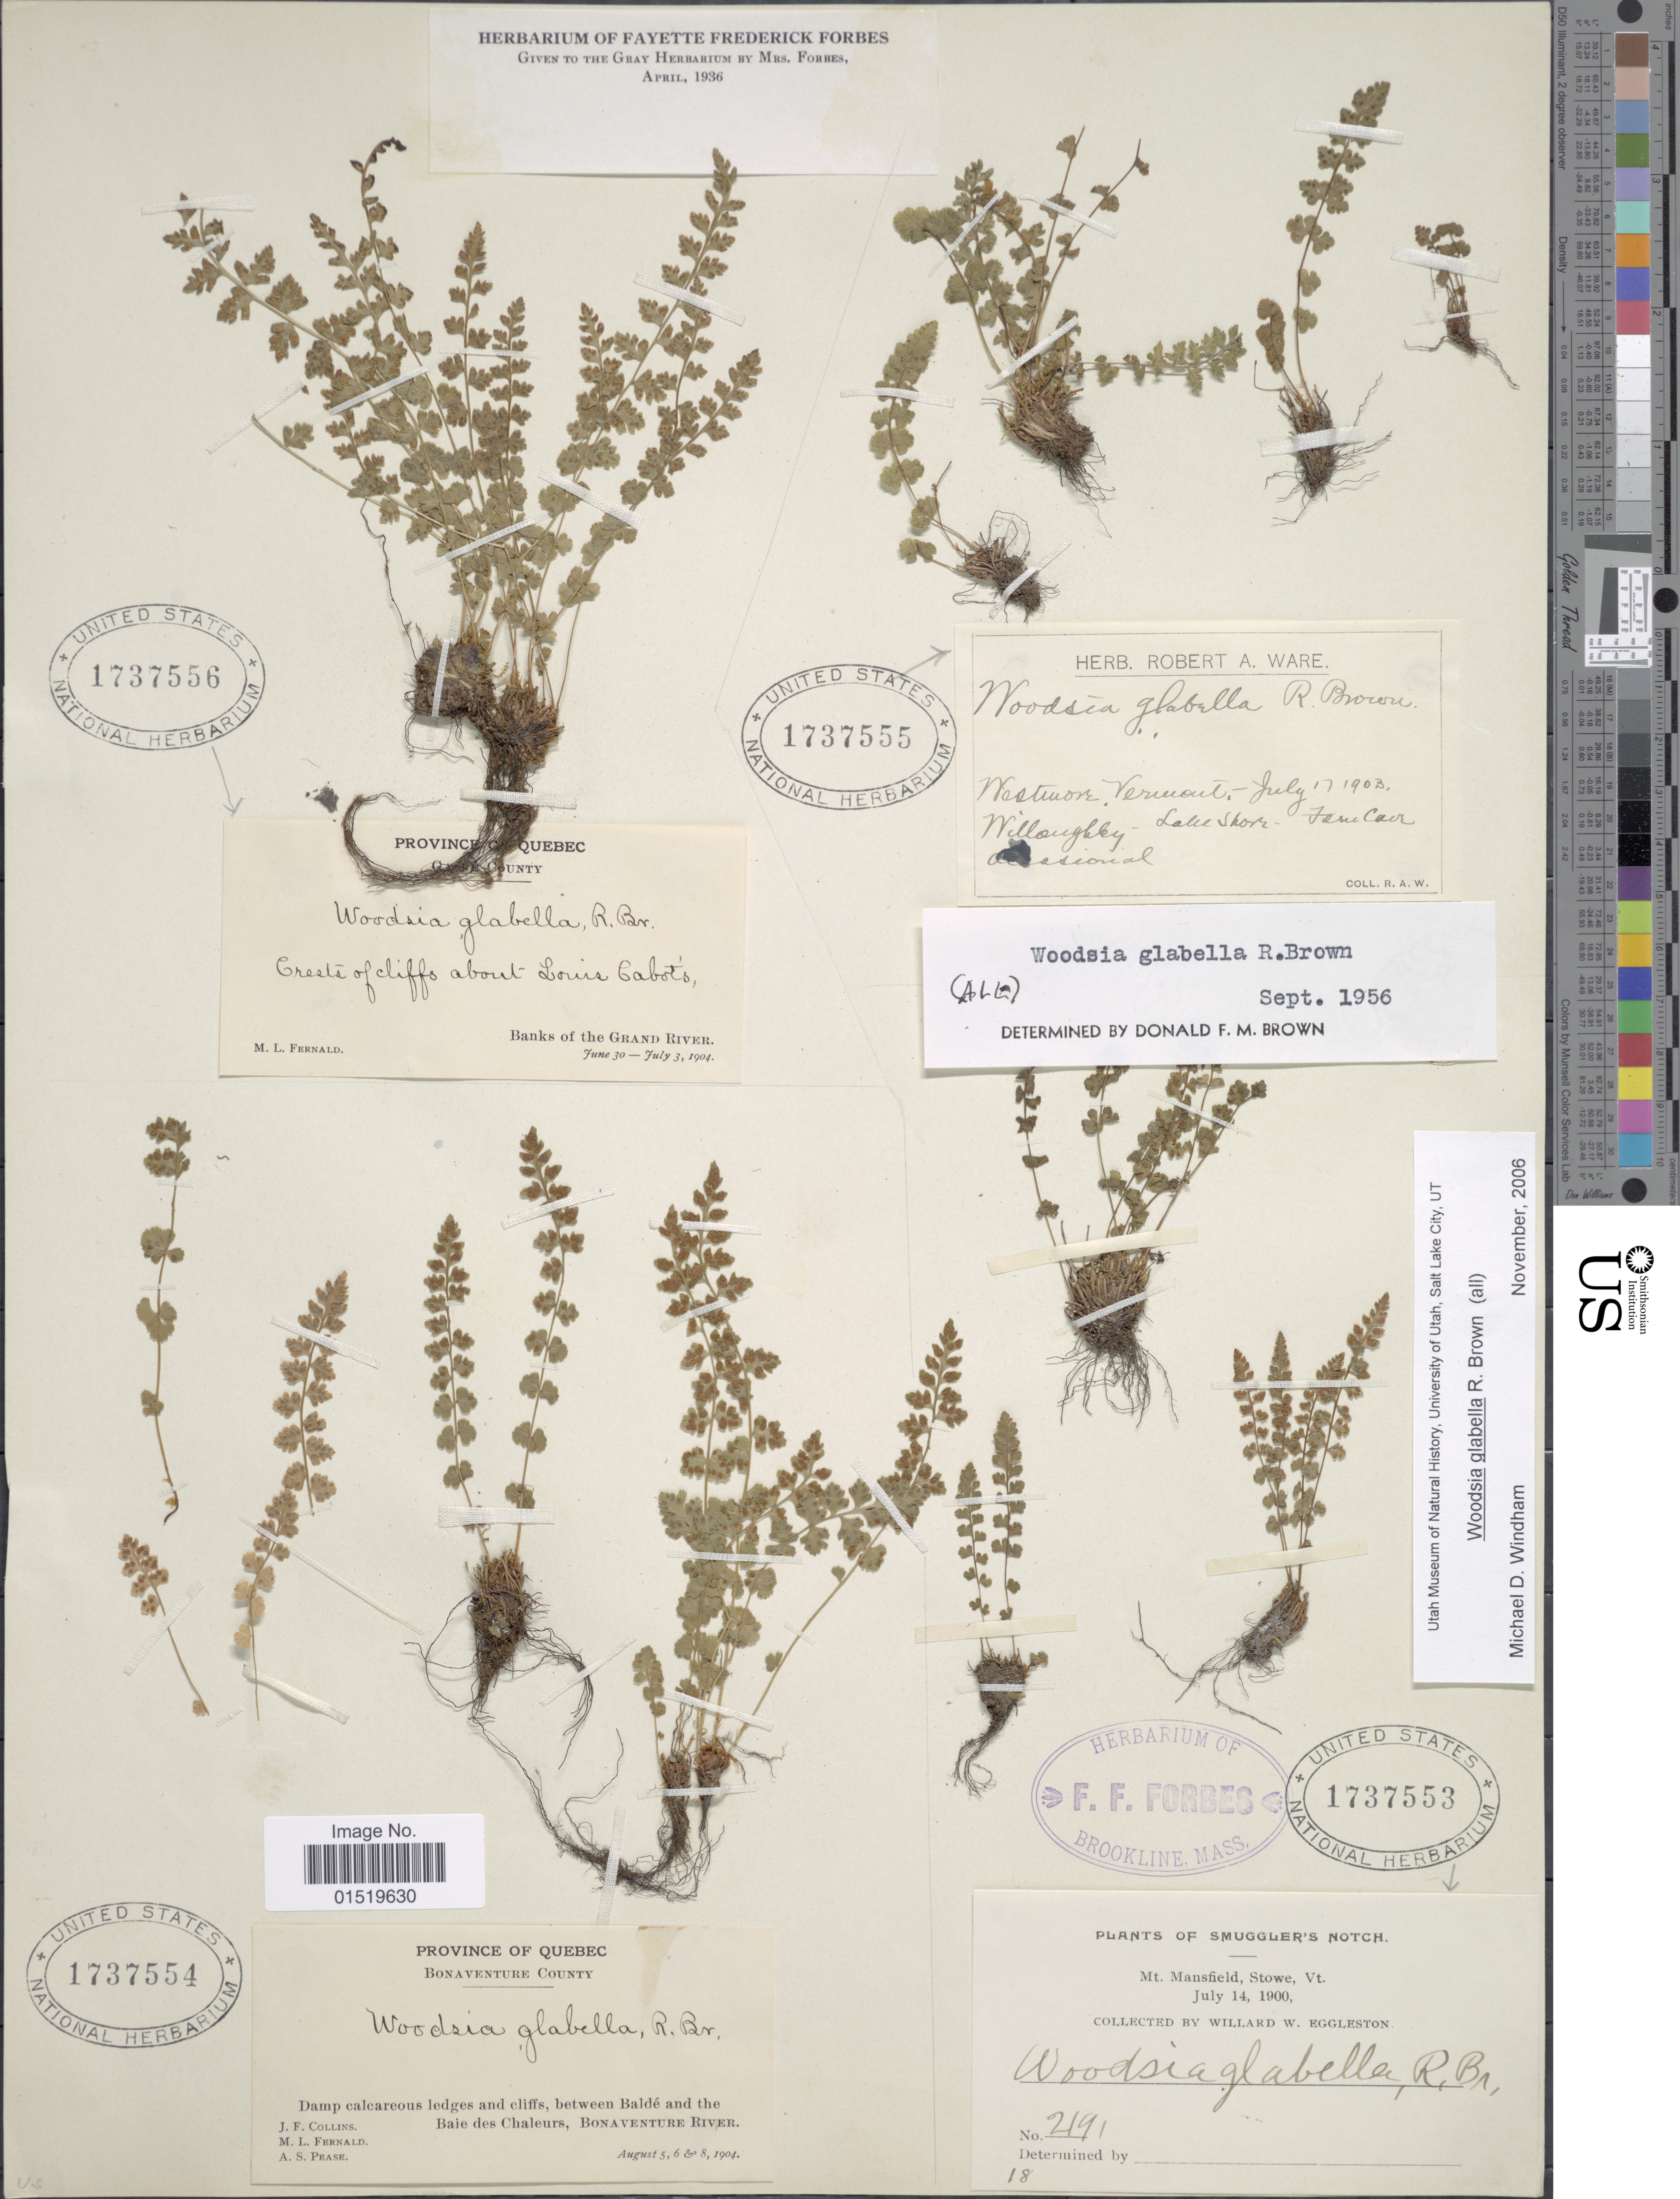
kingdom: Plantae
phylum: Tracheophyta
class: Polypodiopsida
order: Polypodiales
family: Woodsiaceae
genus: Woodsia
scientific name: Woodsia glabella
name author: R. Br.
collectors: R. Ware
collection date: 1903-07-17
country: United States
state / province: Vermont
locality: Westmore, Willoughby - Lake Shore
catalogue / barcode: US 1737555-3